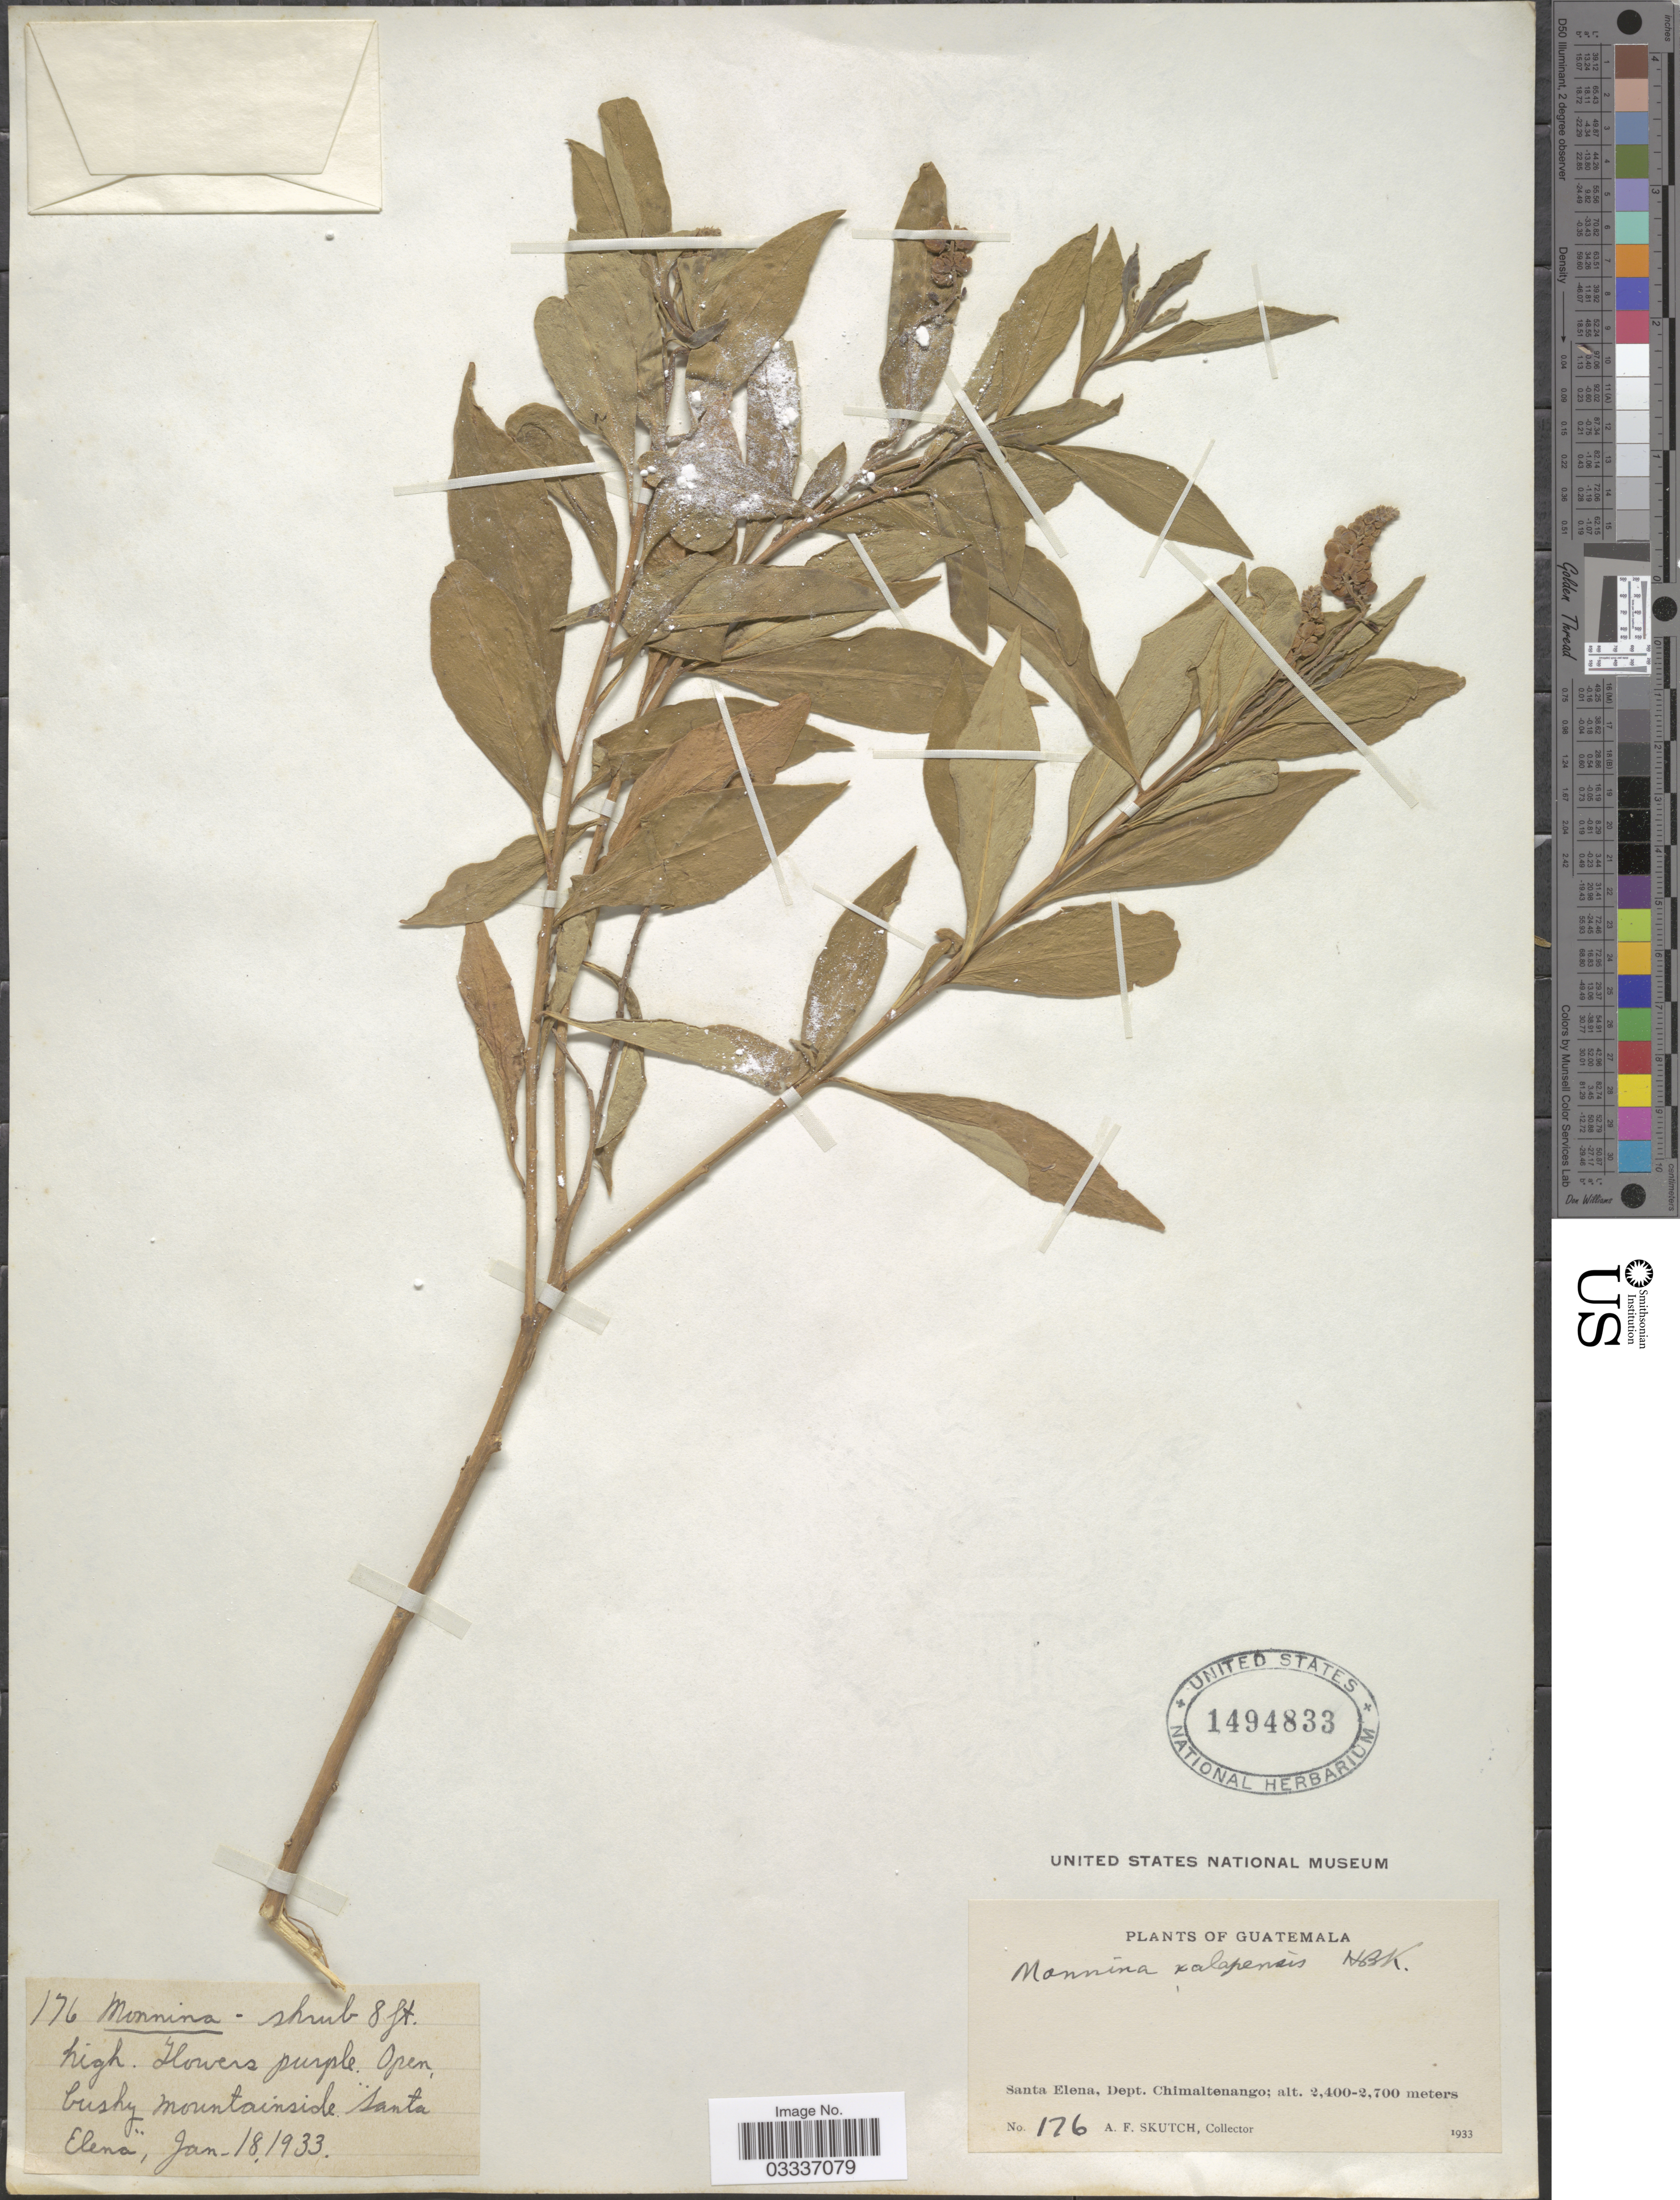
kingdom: Plantae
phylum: Tracheophyta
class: Magnoliopsida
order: Fabales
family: Polygalaceae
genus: Monnina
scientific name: Monnina xalapensis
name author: Kunth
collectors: A. F. Skutch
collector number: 176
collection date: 1933-01-18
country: Guatemala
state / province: Chimaltenango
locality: Brushy mountainside Santa Elena, Dept. Chimaltenango.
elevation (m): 2400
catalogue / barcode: US 1494833